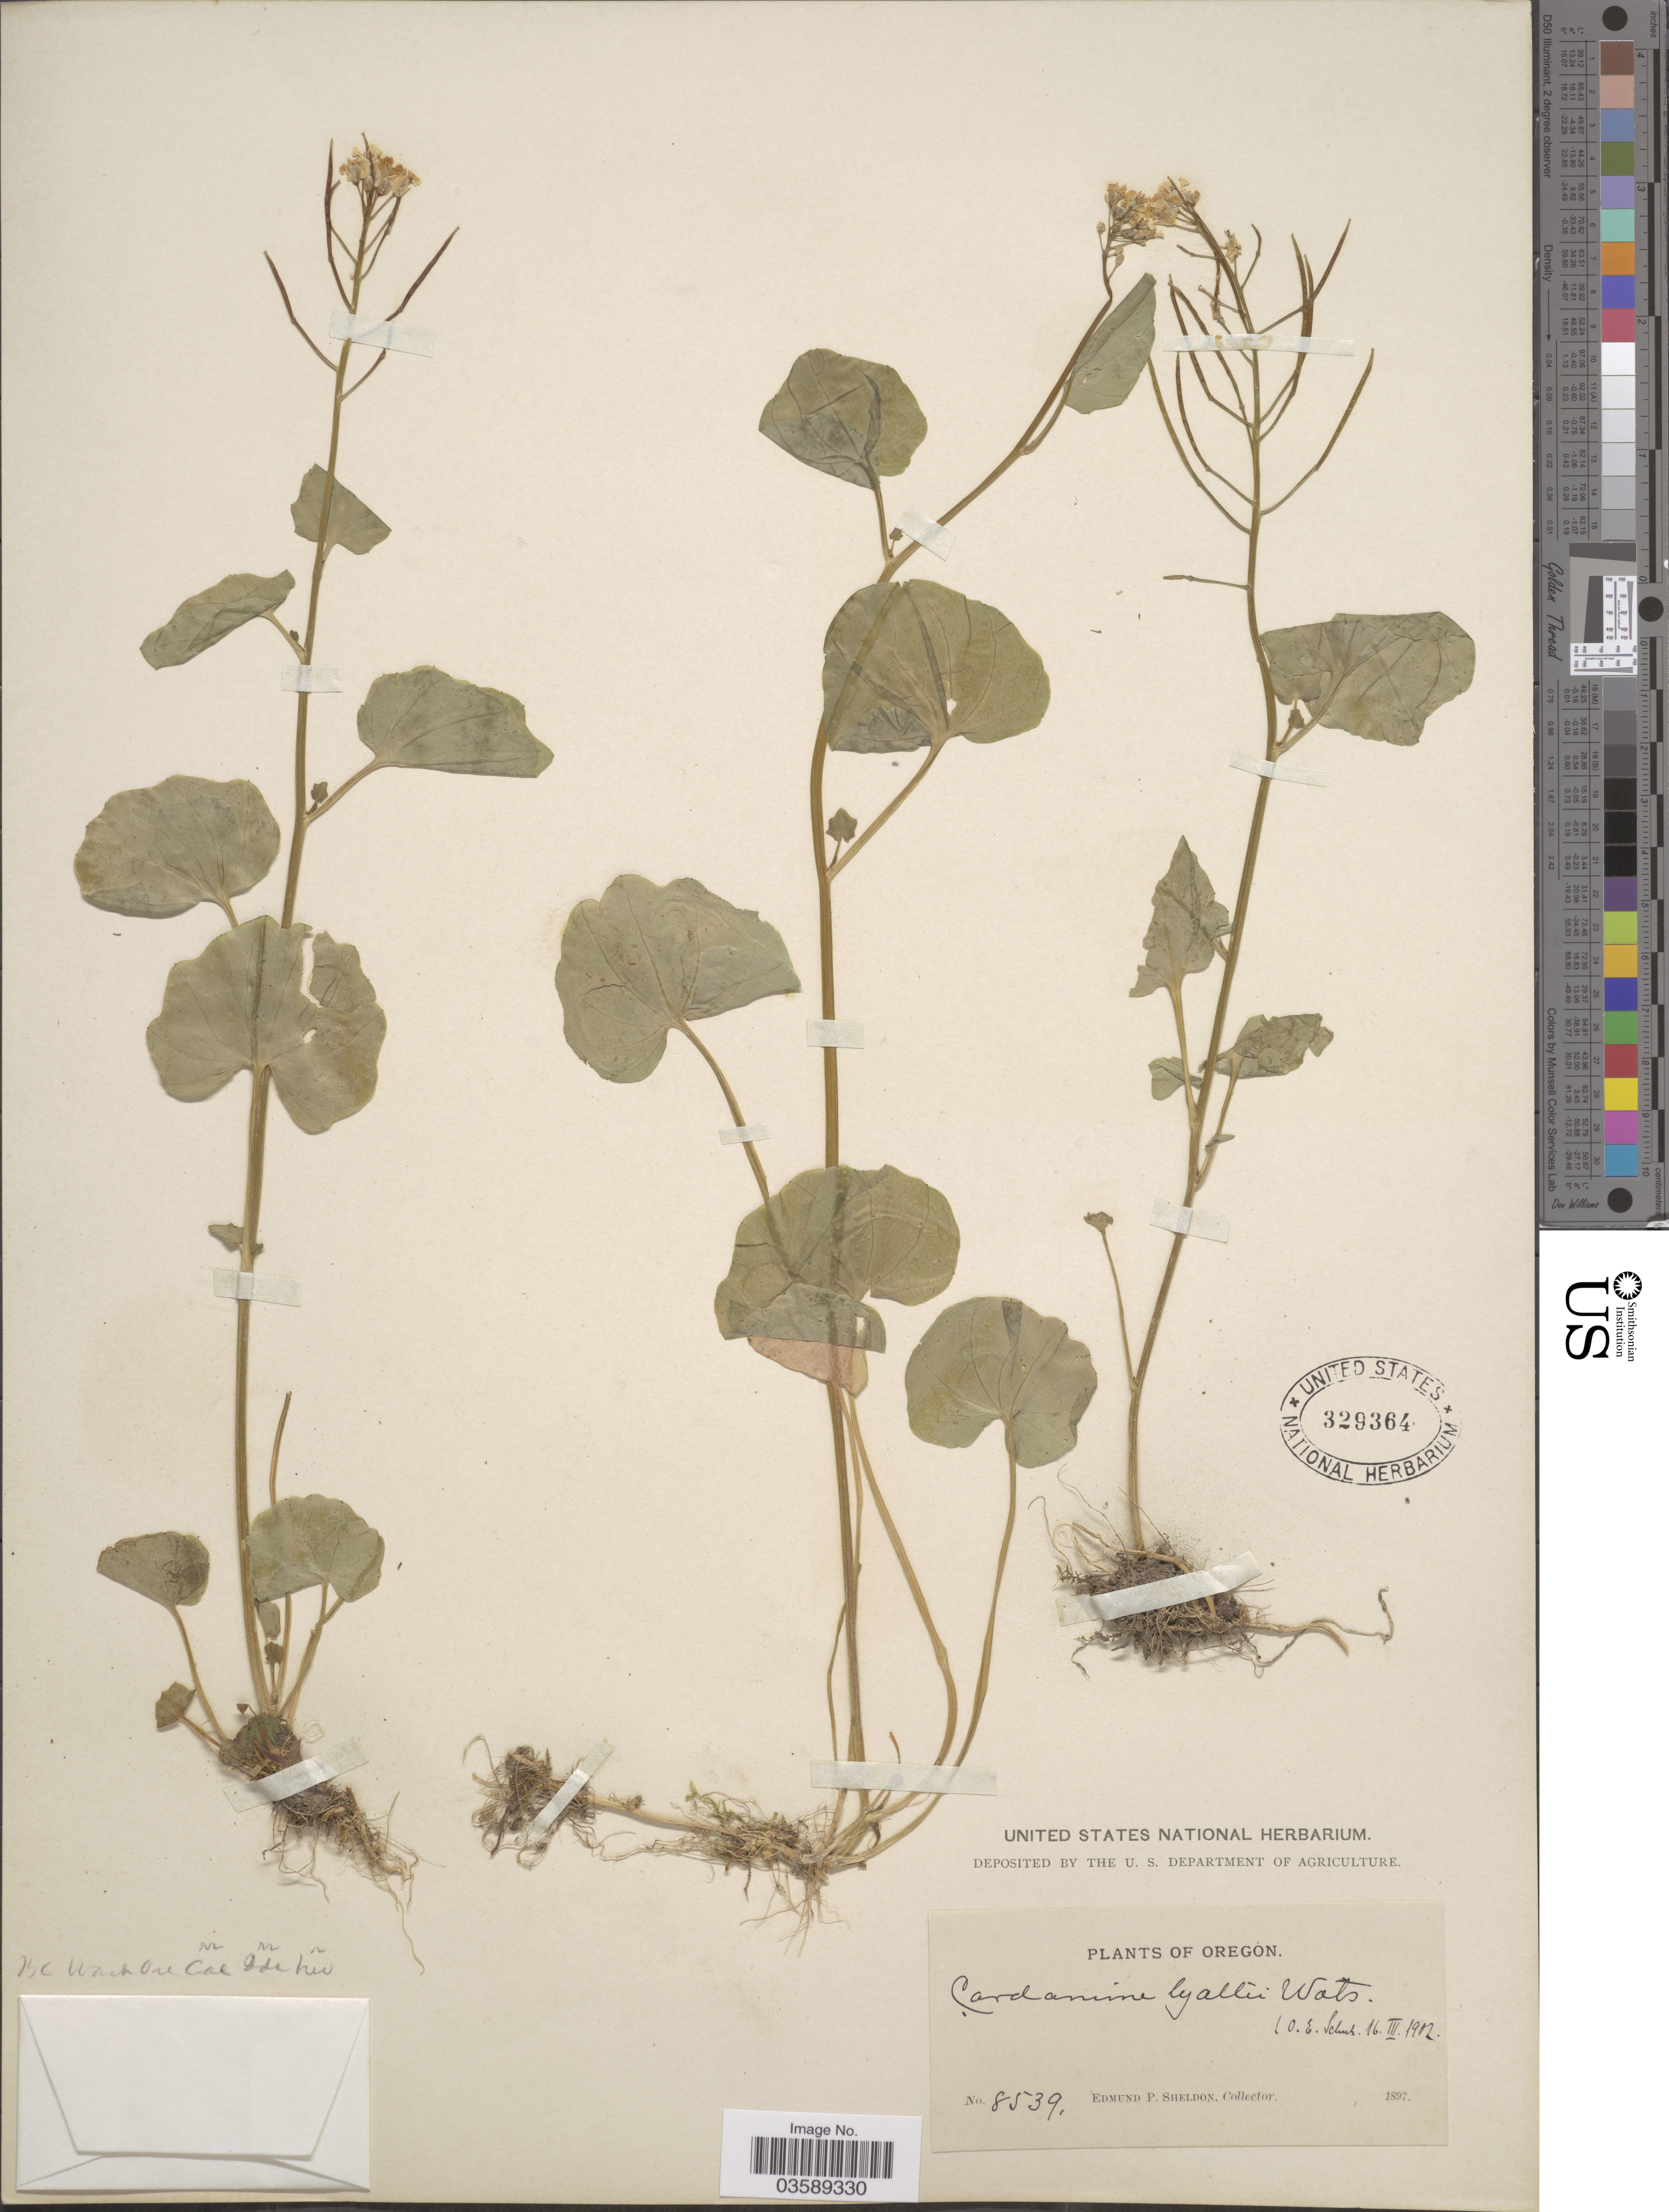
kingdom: Plantae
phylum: Tracheophyta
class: Magnoliopsida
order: Brassicales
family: Brassicaceae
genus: Cardamine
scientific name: Cardamine lyallii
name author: S. Watson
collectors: E. P. Sheldon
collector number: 8539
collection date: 1897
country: United States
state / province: Oregon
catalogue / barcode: US 329364